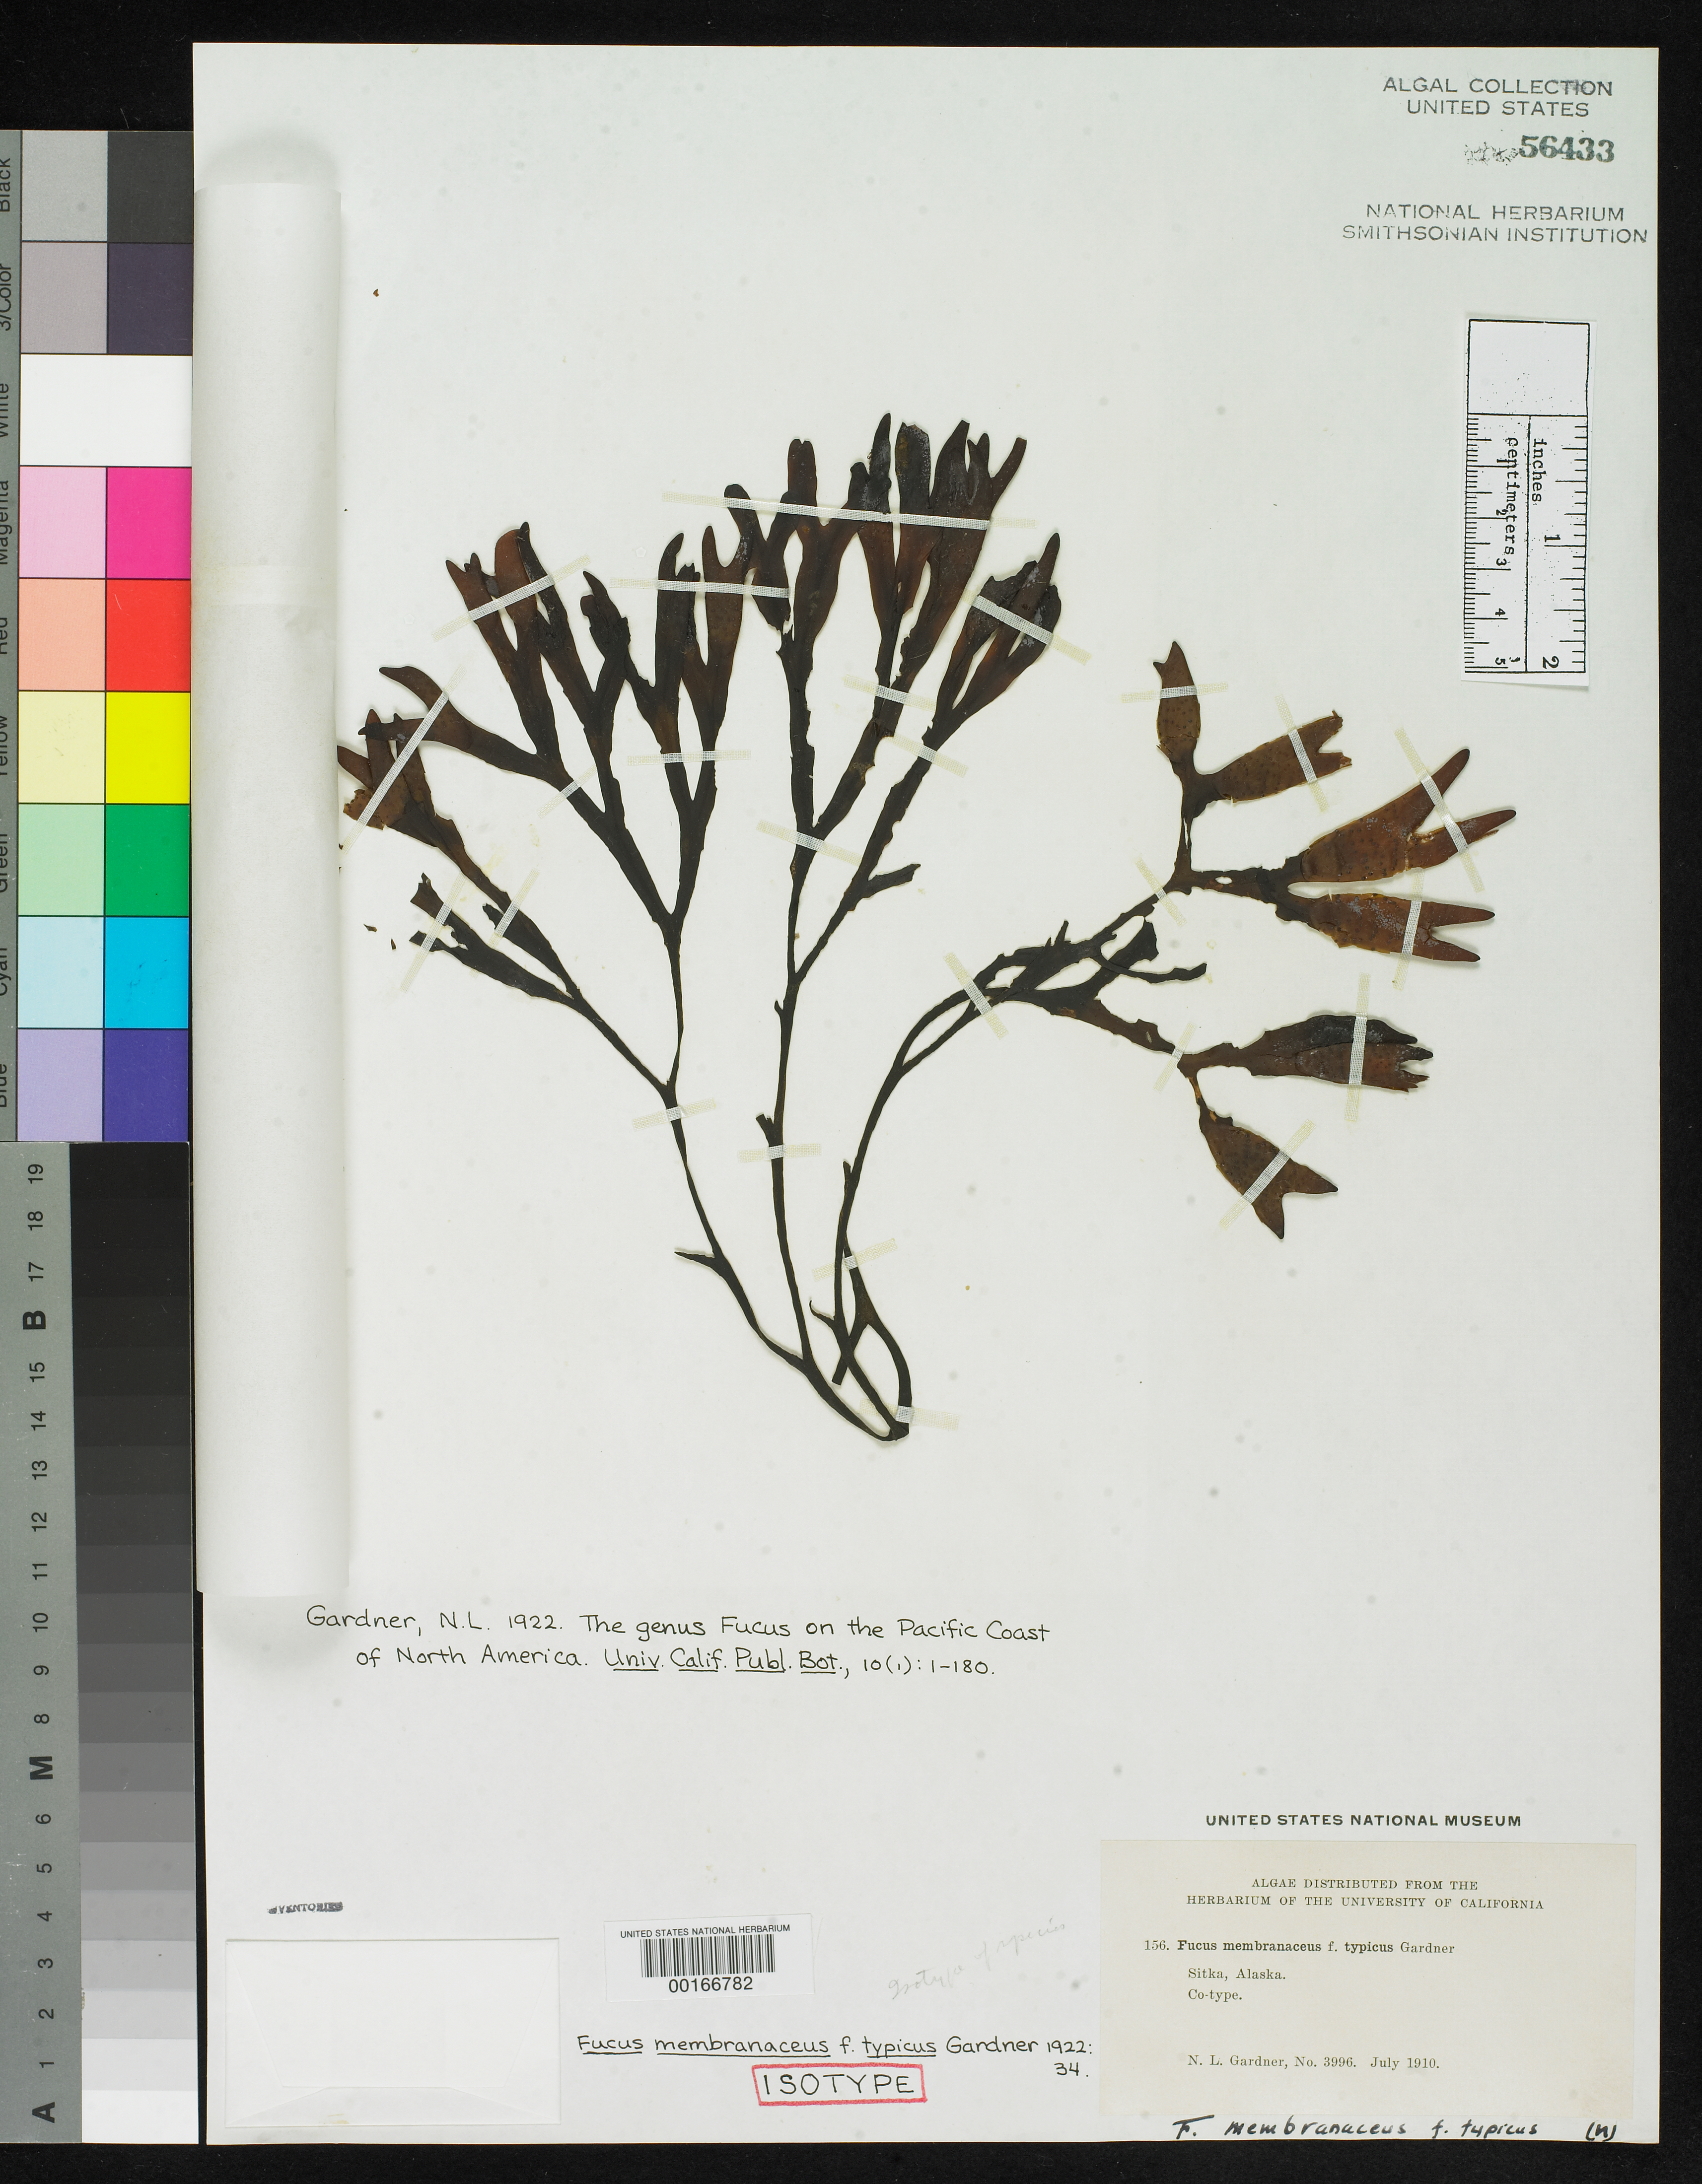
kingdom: Chromista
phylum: Ochrophyta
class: Phaeophyceae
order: Fucales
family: Fucaceae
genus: Fucus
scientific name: Fucus membranaceus f. typicus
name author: N.L. Gardner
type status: Isotype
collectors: N. Gardner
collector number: NLG 3996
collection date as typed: Jul 1910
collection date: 1910-07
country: United States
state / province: Alaska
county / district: Sitka Division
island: Baranof Island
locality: Sitka.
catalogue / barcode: US 56433